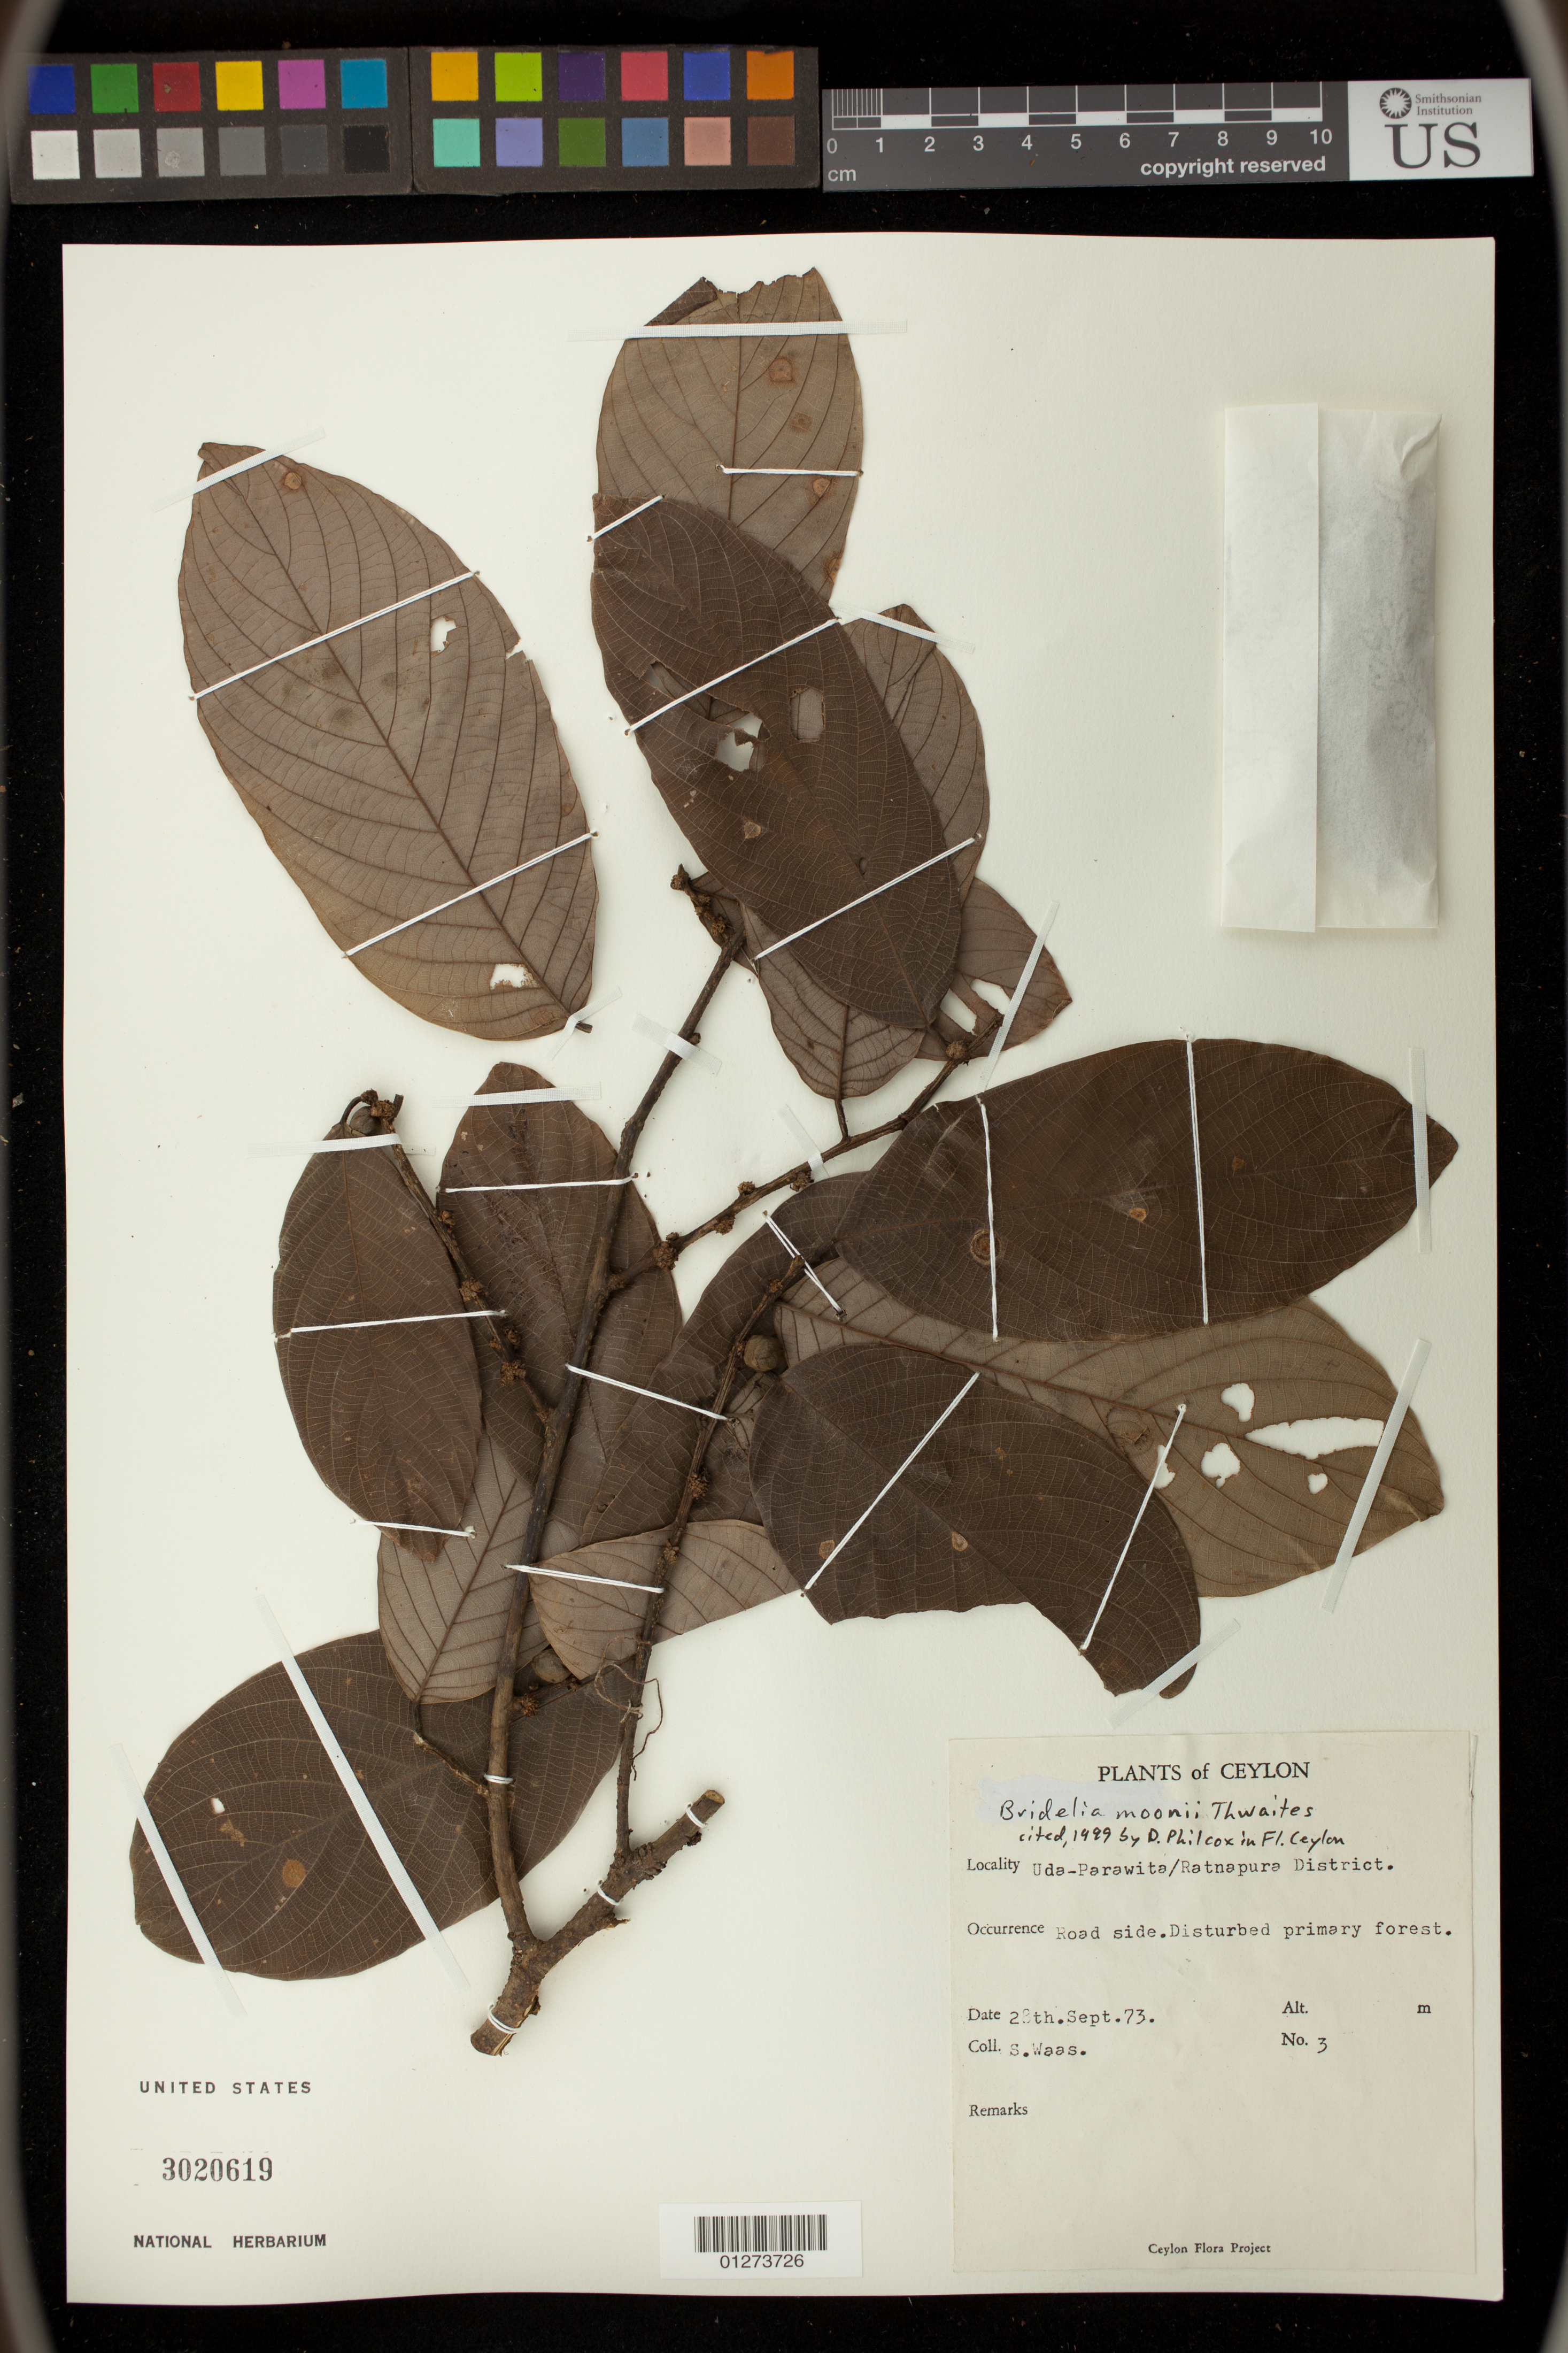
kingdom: Plantae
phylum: Tracheophyta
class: Magnoliopsida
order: Malpighiales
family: Phyllanthaceae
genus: Bridelia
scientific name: Bridelia moonii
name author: Thwaites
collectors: S. Waas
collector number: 3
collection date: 1973-09-28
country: Sri Lanka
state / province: Sabaragamuwa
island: Ceylon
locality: Ceylon. Uda-Parawita [Uda Karawita] / Ratnapura District.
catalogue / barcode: US 3020619